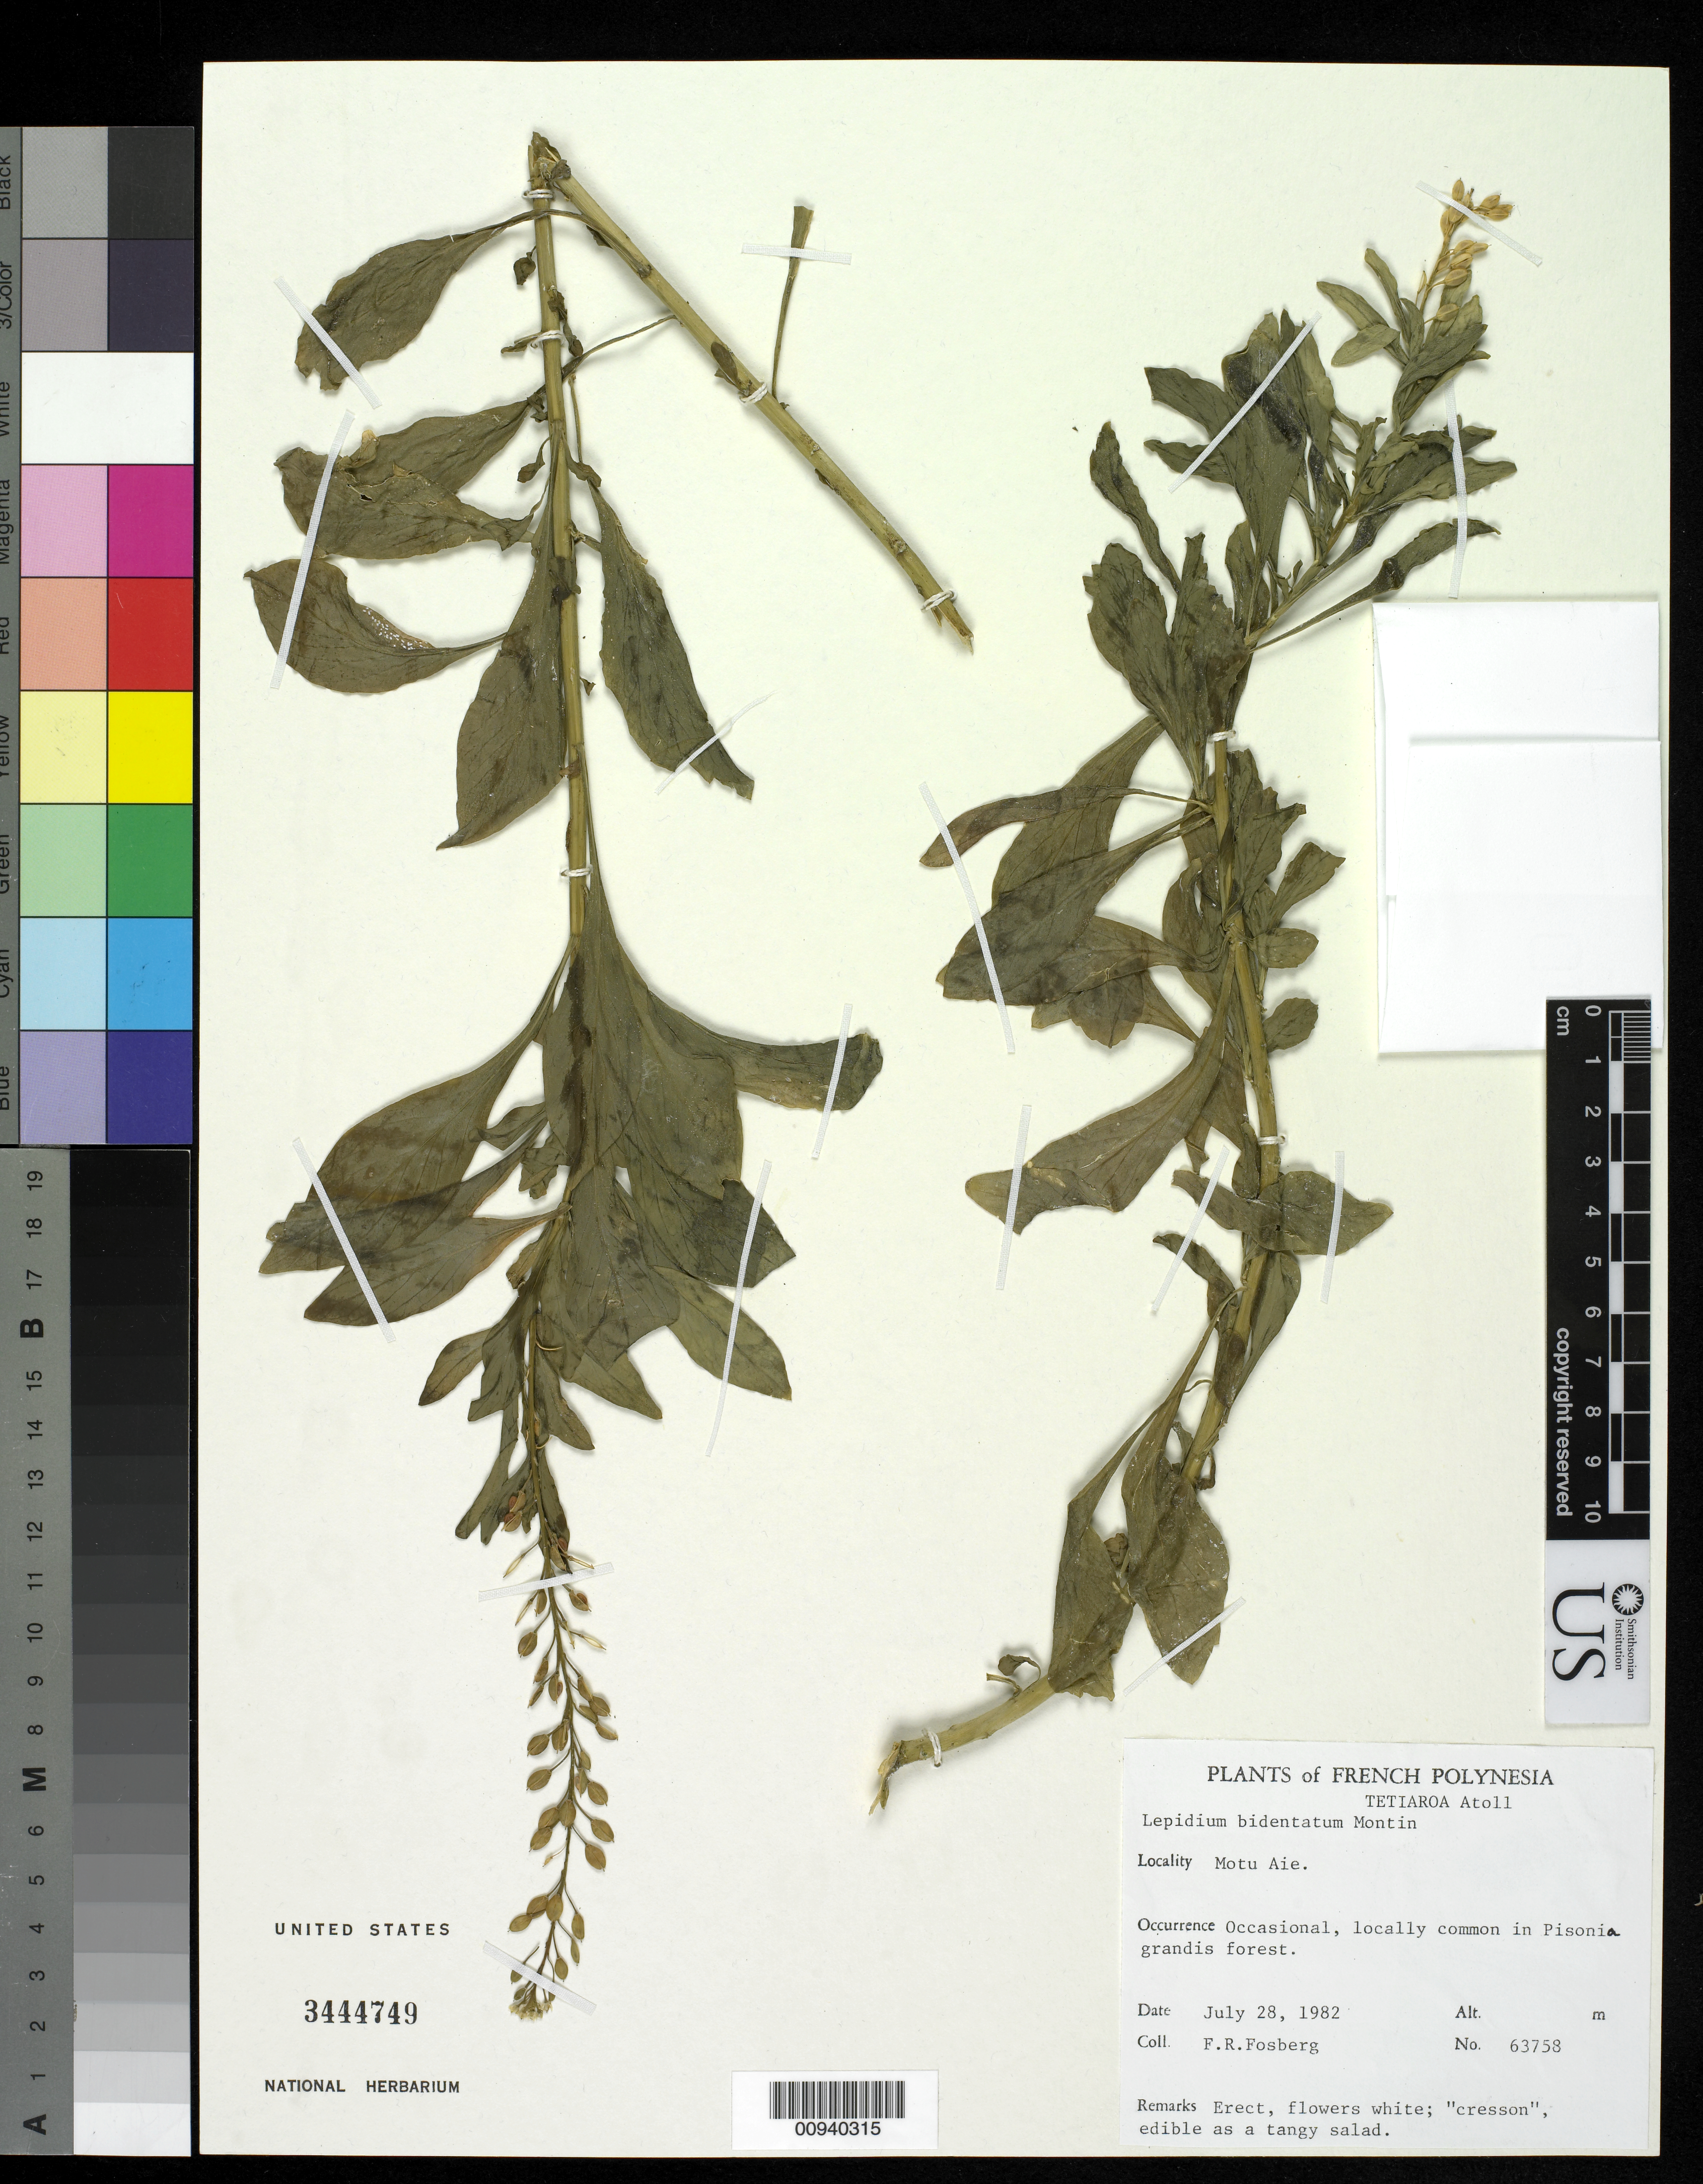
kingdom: Plantae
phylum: Tracheophyta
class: Magnoliopsida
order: Brassicales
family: Brassicaceae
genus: Lepidium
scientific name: Lepidium bidentatum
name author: Montin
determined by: Al-Shehbaz, I. A., (MO), Missouri Botanical Garden (UNITED STATES)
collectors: F. R. Fosberg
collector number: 63758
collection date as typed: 28 Jul 1982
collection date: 1982-07-28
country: French Polynesia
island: Tetiaroa Atoll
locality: Motu Aie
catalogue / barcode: US 3444749